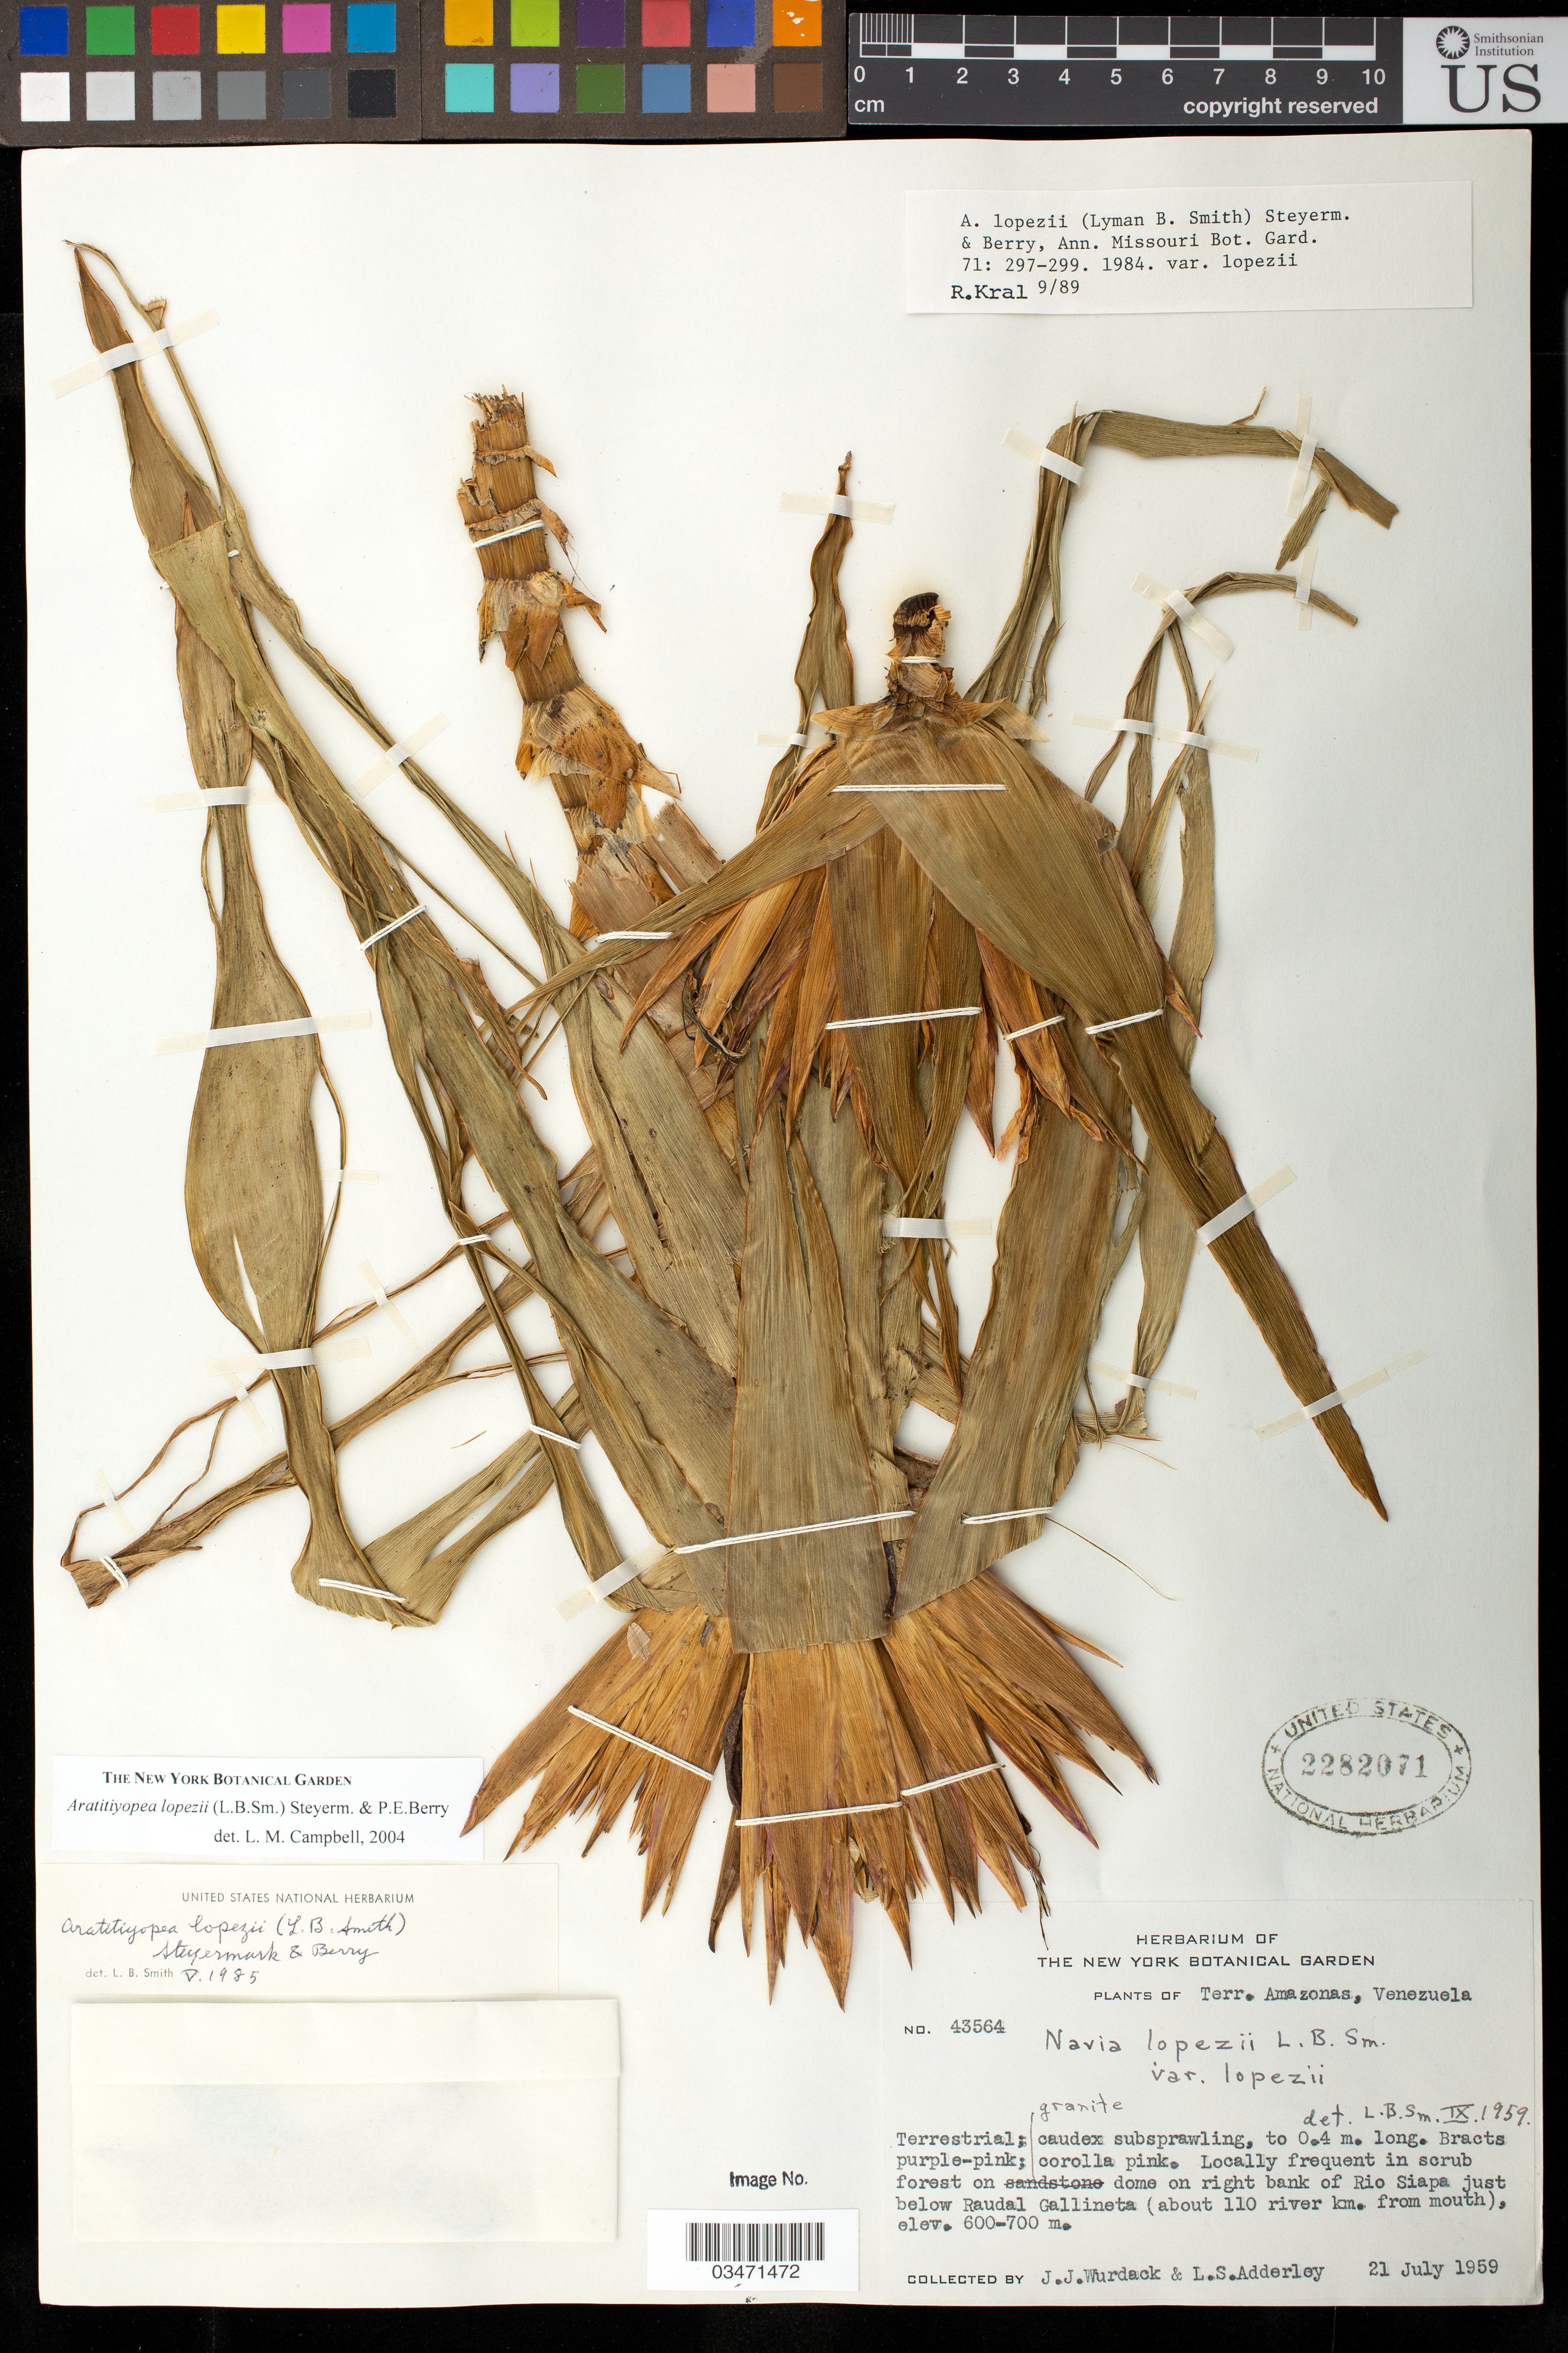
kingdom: Plantae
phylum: Tracheophyta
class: Liliopsida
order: Poales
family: Xyridaceae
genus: Aratitiyopea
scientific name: Aratitiyopea lopezii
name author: (L.B. Sm.) Steyerm. & P.E. Berry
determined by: Campbell, L. M.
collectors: J. J. Wurdack & L. S. Adderley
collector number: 43564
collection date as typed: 21 Jul 1959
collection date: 1959-07-21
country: Venezuela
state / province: Amazonas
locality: Rio Siapa below Raudal Gallineta.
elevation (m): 600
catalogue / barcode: US 2282071